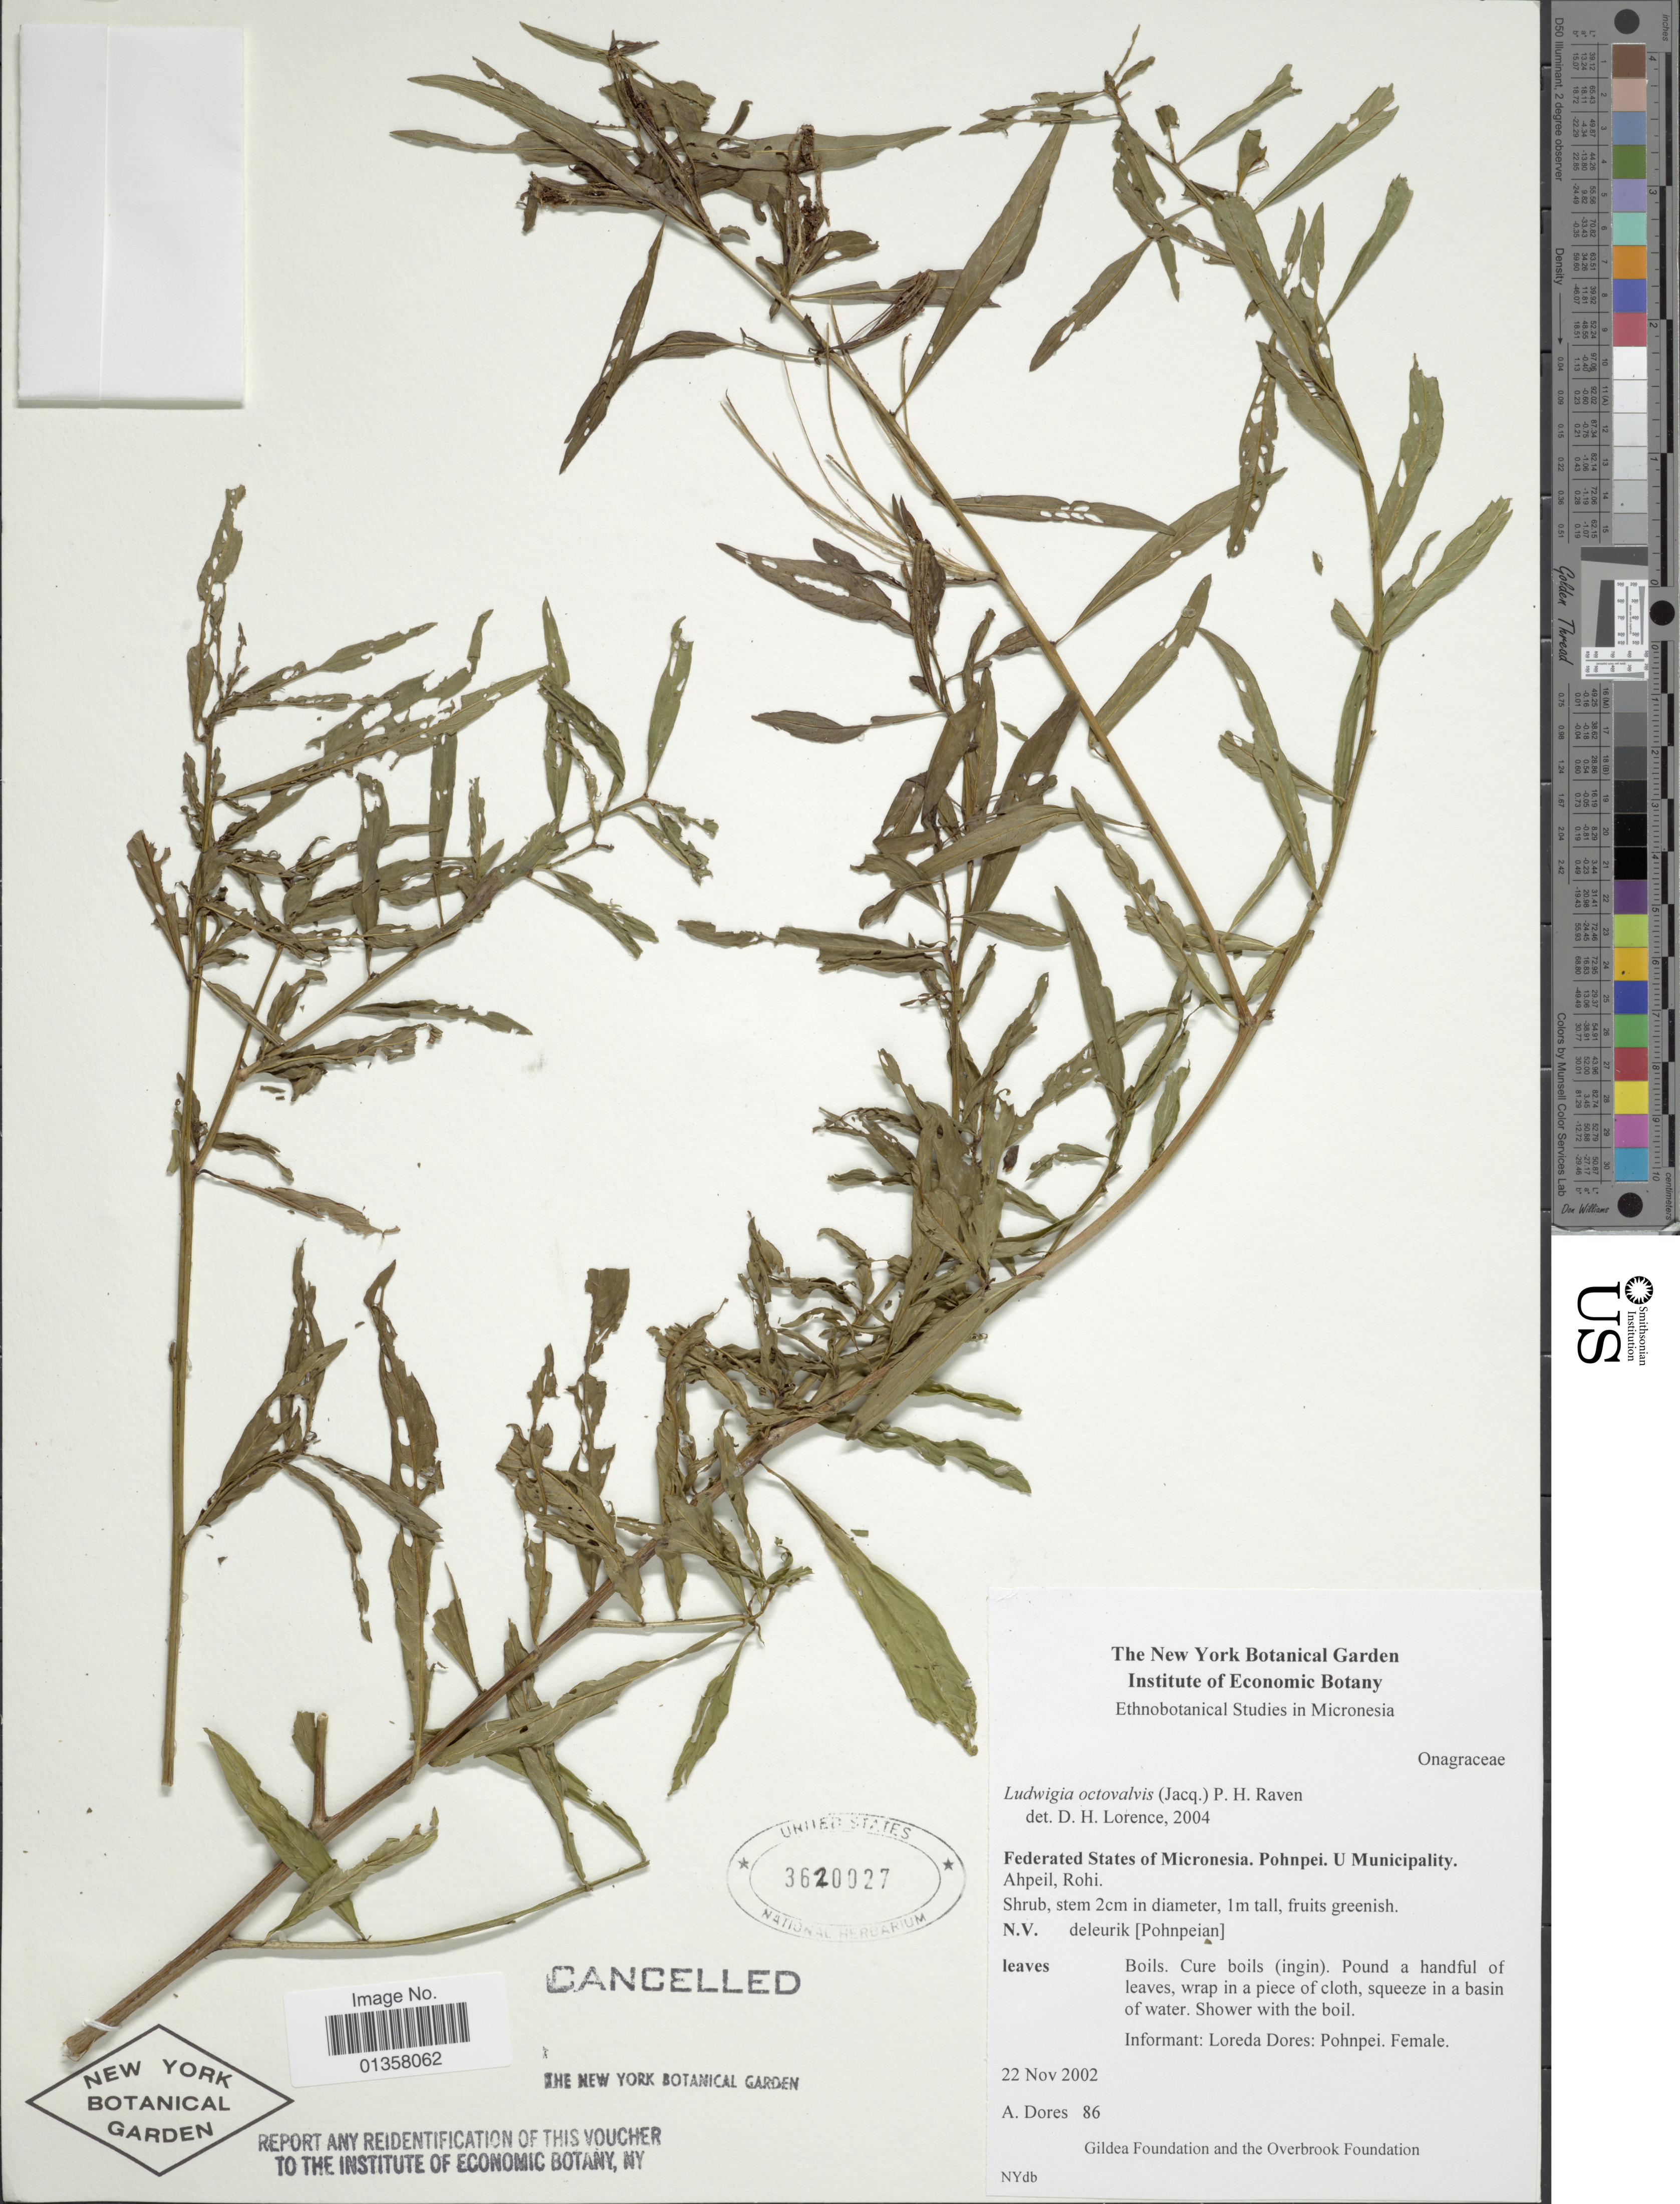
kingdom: Plantae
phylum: Tracheophyta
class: Magnoliopsida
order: Myrtales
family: Onagraceae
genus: Ludwigia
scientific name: Ludwigia octovalvis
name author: (Jacq.) P.H. Raven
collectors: A. Dores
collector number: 86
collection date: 2002-11-22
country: Micronesia, Federated States of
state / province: Pohnpei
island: Pohnpei [Ponape]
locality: Federated States. U Minicipality. Ahpeil, Rohi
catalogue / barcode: US 3620027